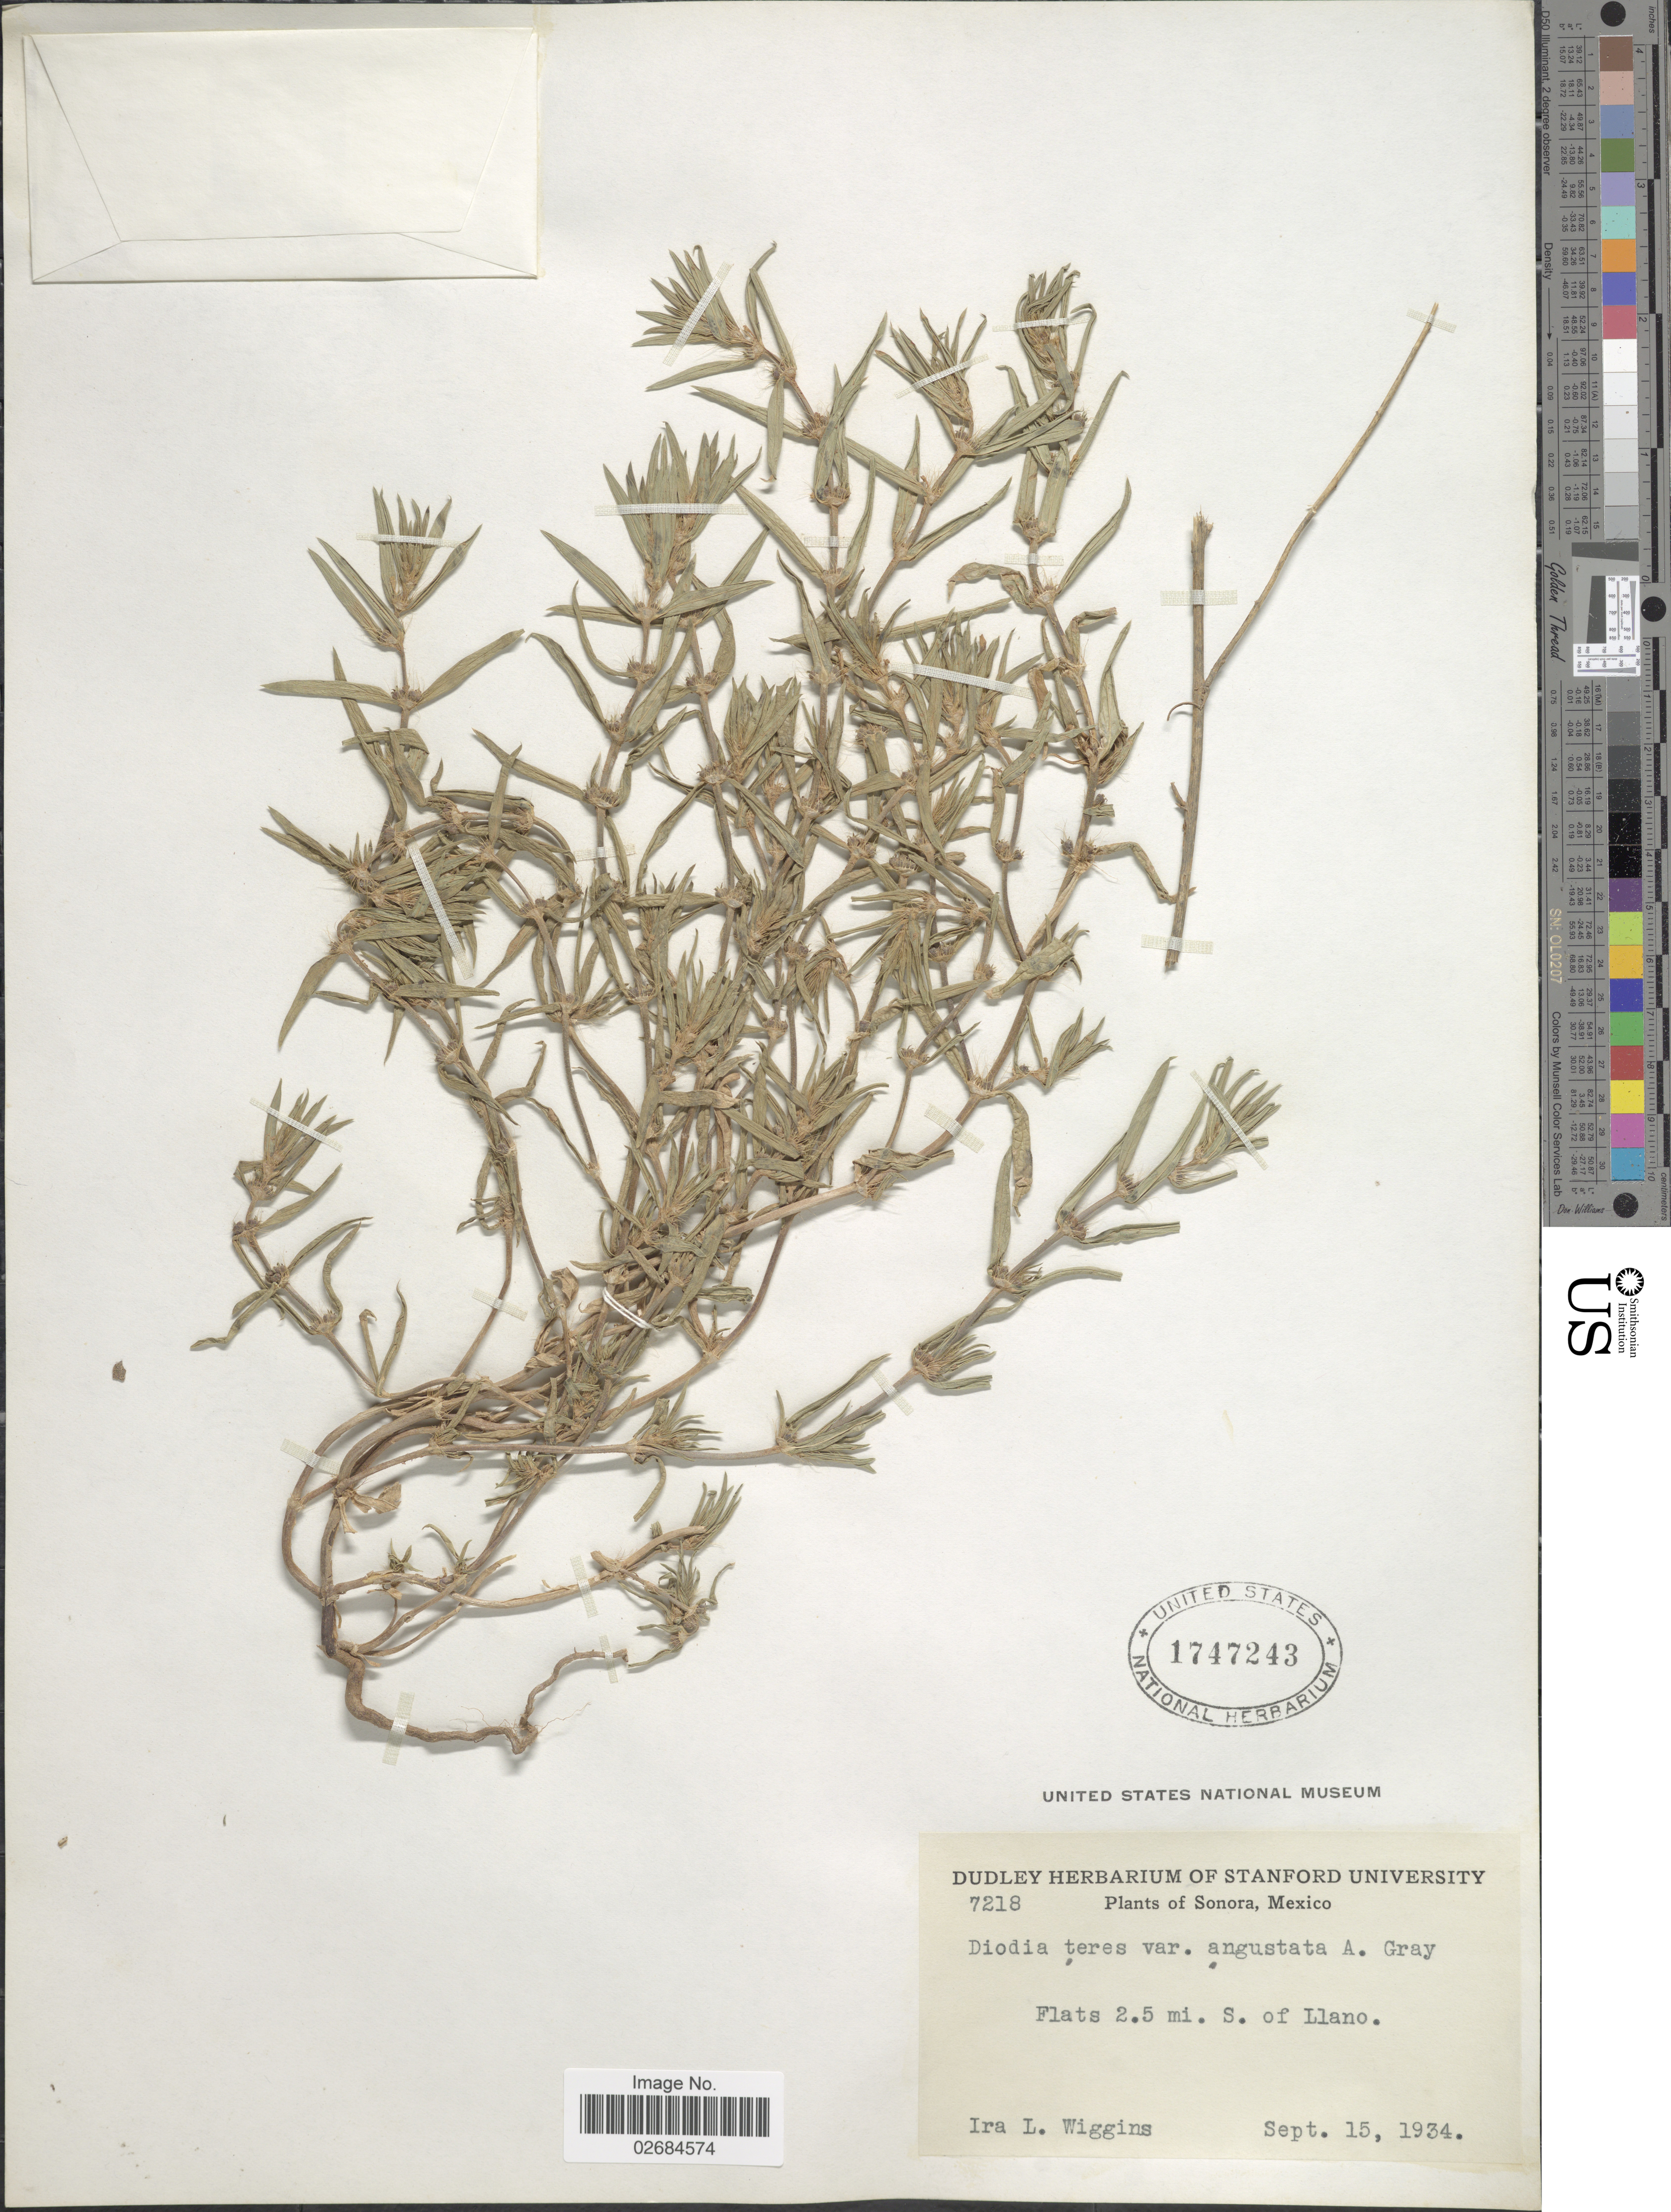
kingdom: Plantae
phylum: Tracheophyta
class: Magnoliopsida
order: Gentianales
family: Rubiaceae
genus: Diodia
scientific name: Diodia teres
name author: Walter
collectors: I. L. Wiggins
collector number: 7218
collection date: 1934-09-15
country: Mexico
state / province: Sonora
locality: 2.5 mi. S. of Llano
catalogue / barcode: US 1747243